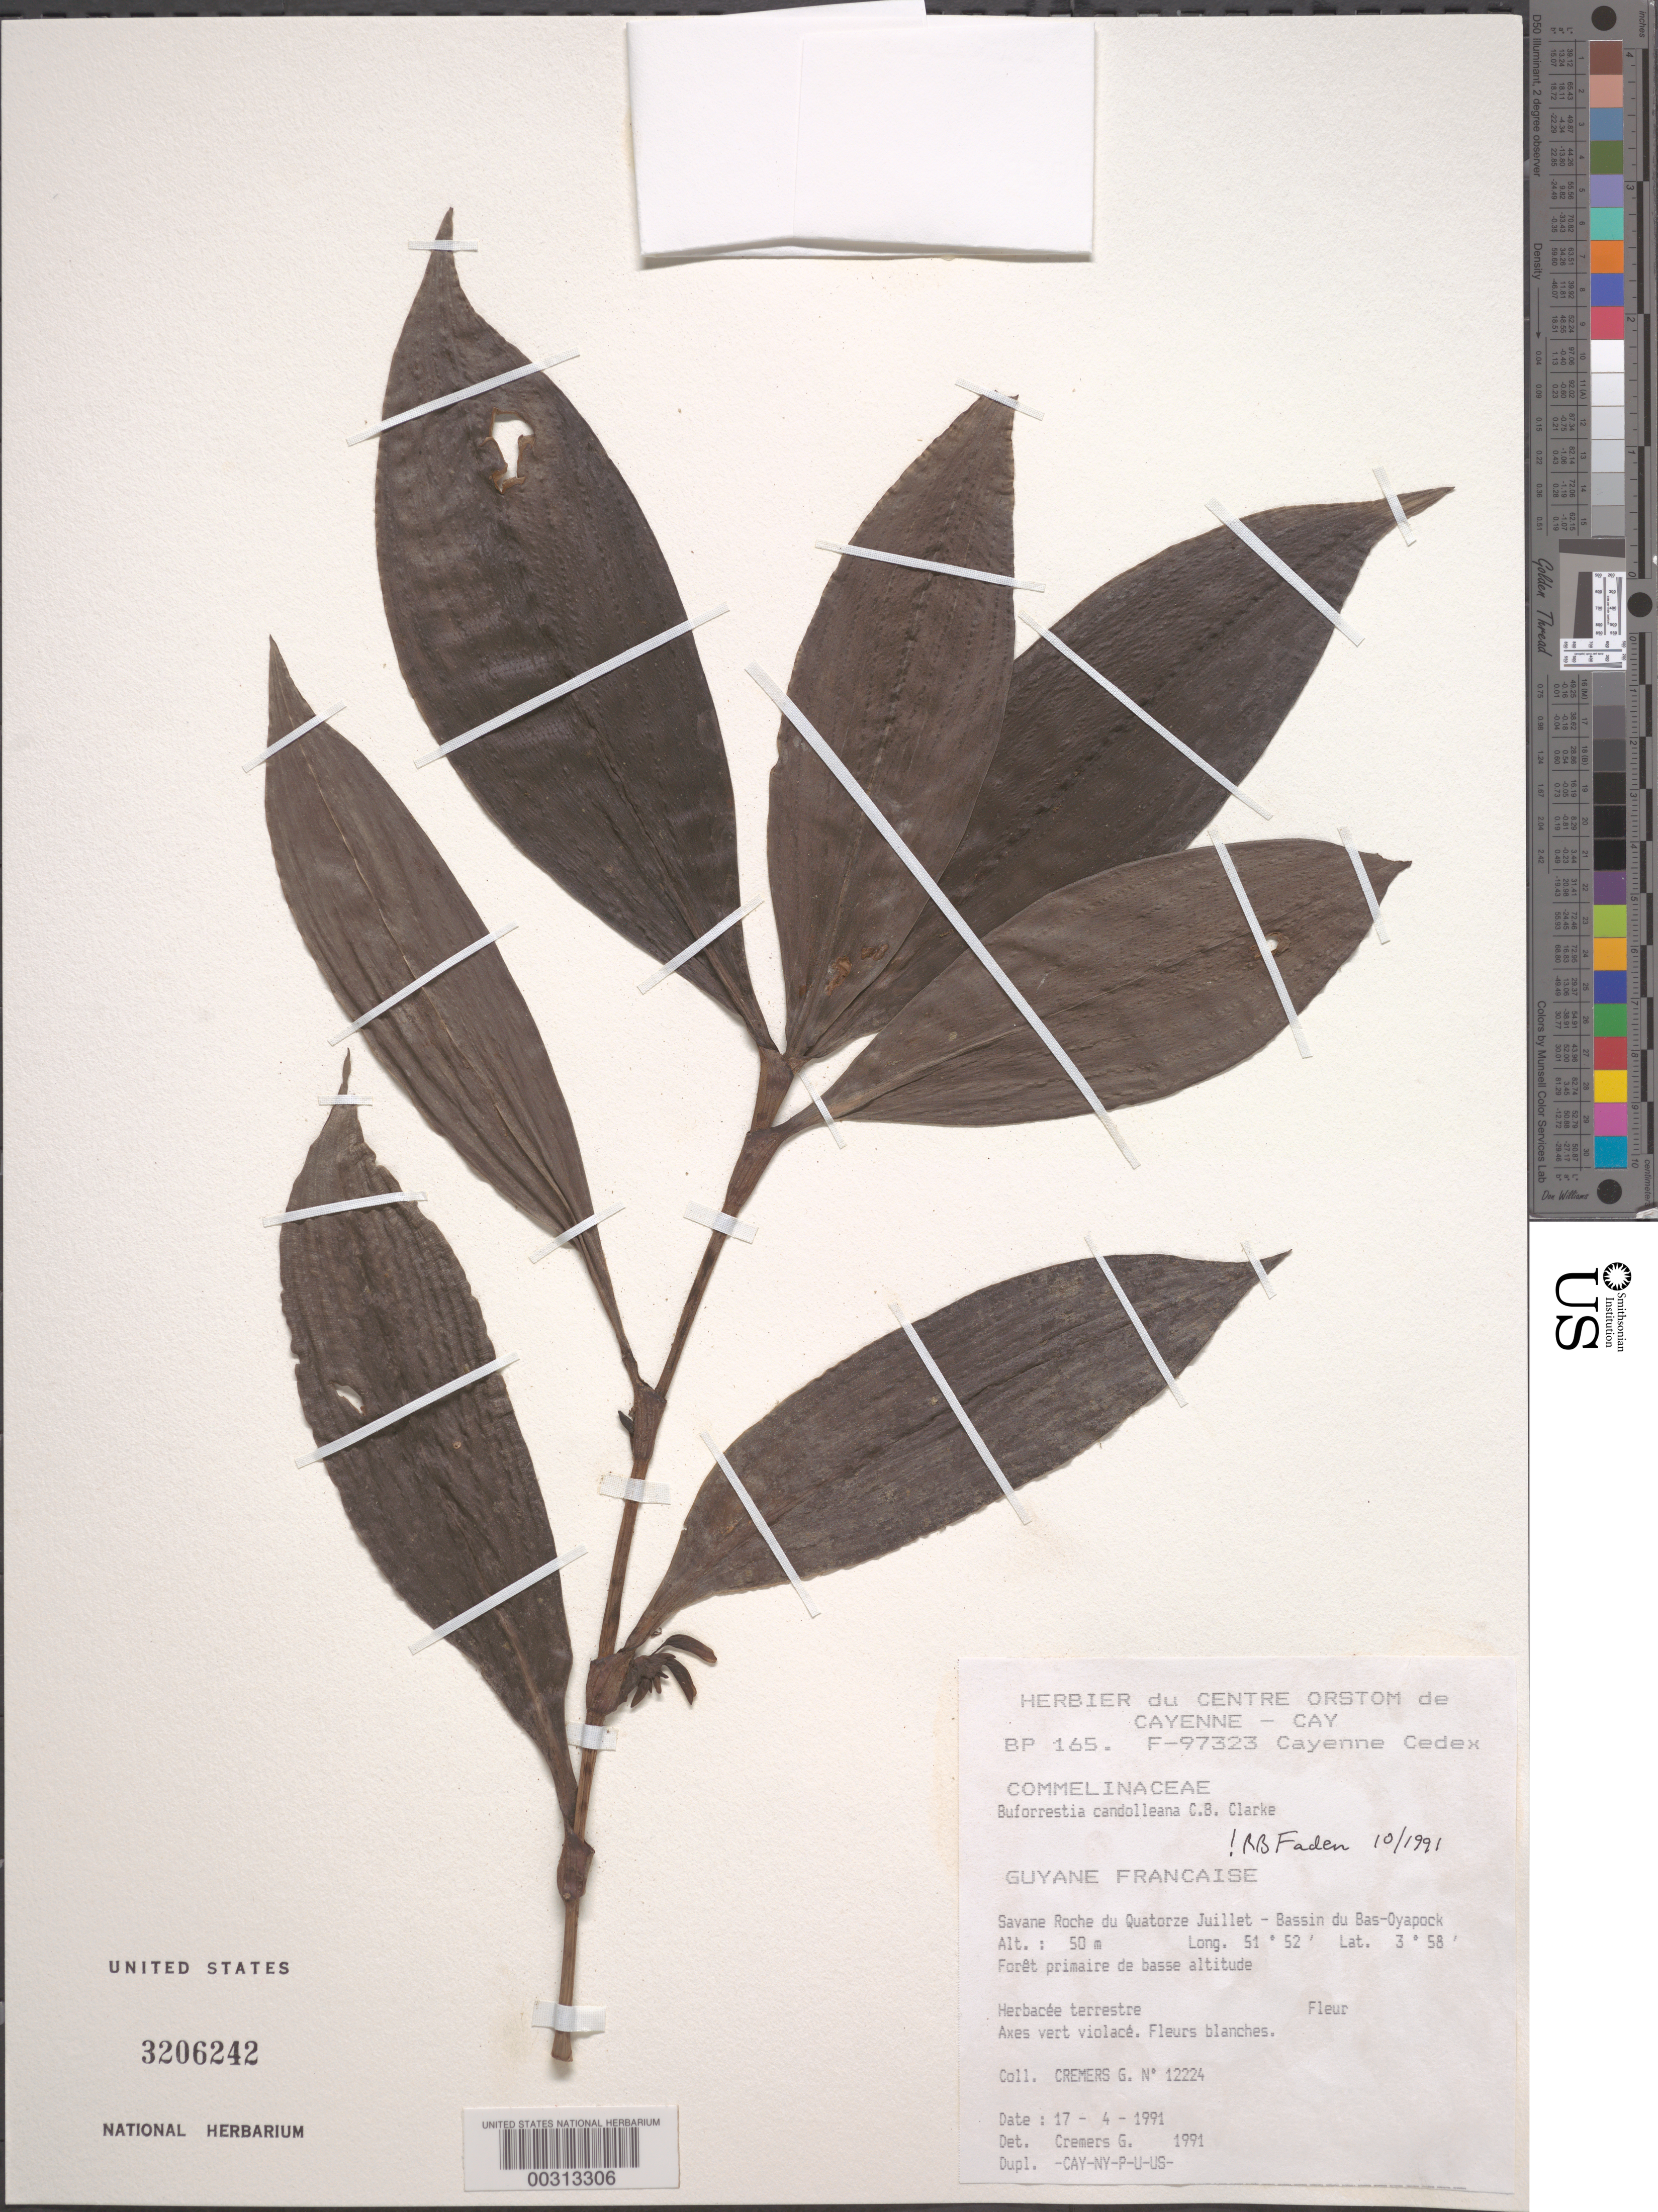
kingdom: Plantae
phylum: Tracheophyta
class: Liliopsida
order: Commelinales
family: Commelinaceae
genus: Buforrestia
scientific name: Buforrestia candolleana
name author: C.B. Clarke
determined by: Faden, Robert B., (US), Smithsonian Institution - National Museum of Natural History (UNITED STATES)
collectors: G. Cremers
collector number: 12224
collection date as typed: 17 Apr 1991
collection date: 1991-04-17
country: French Guiana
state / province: Cayenne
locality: Savane roche du quatorze juillet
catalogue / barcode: US 3206242